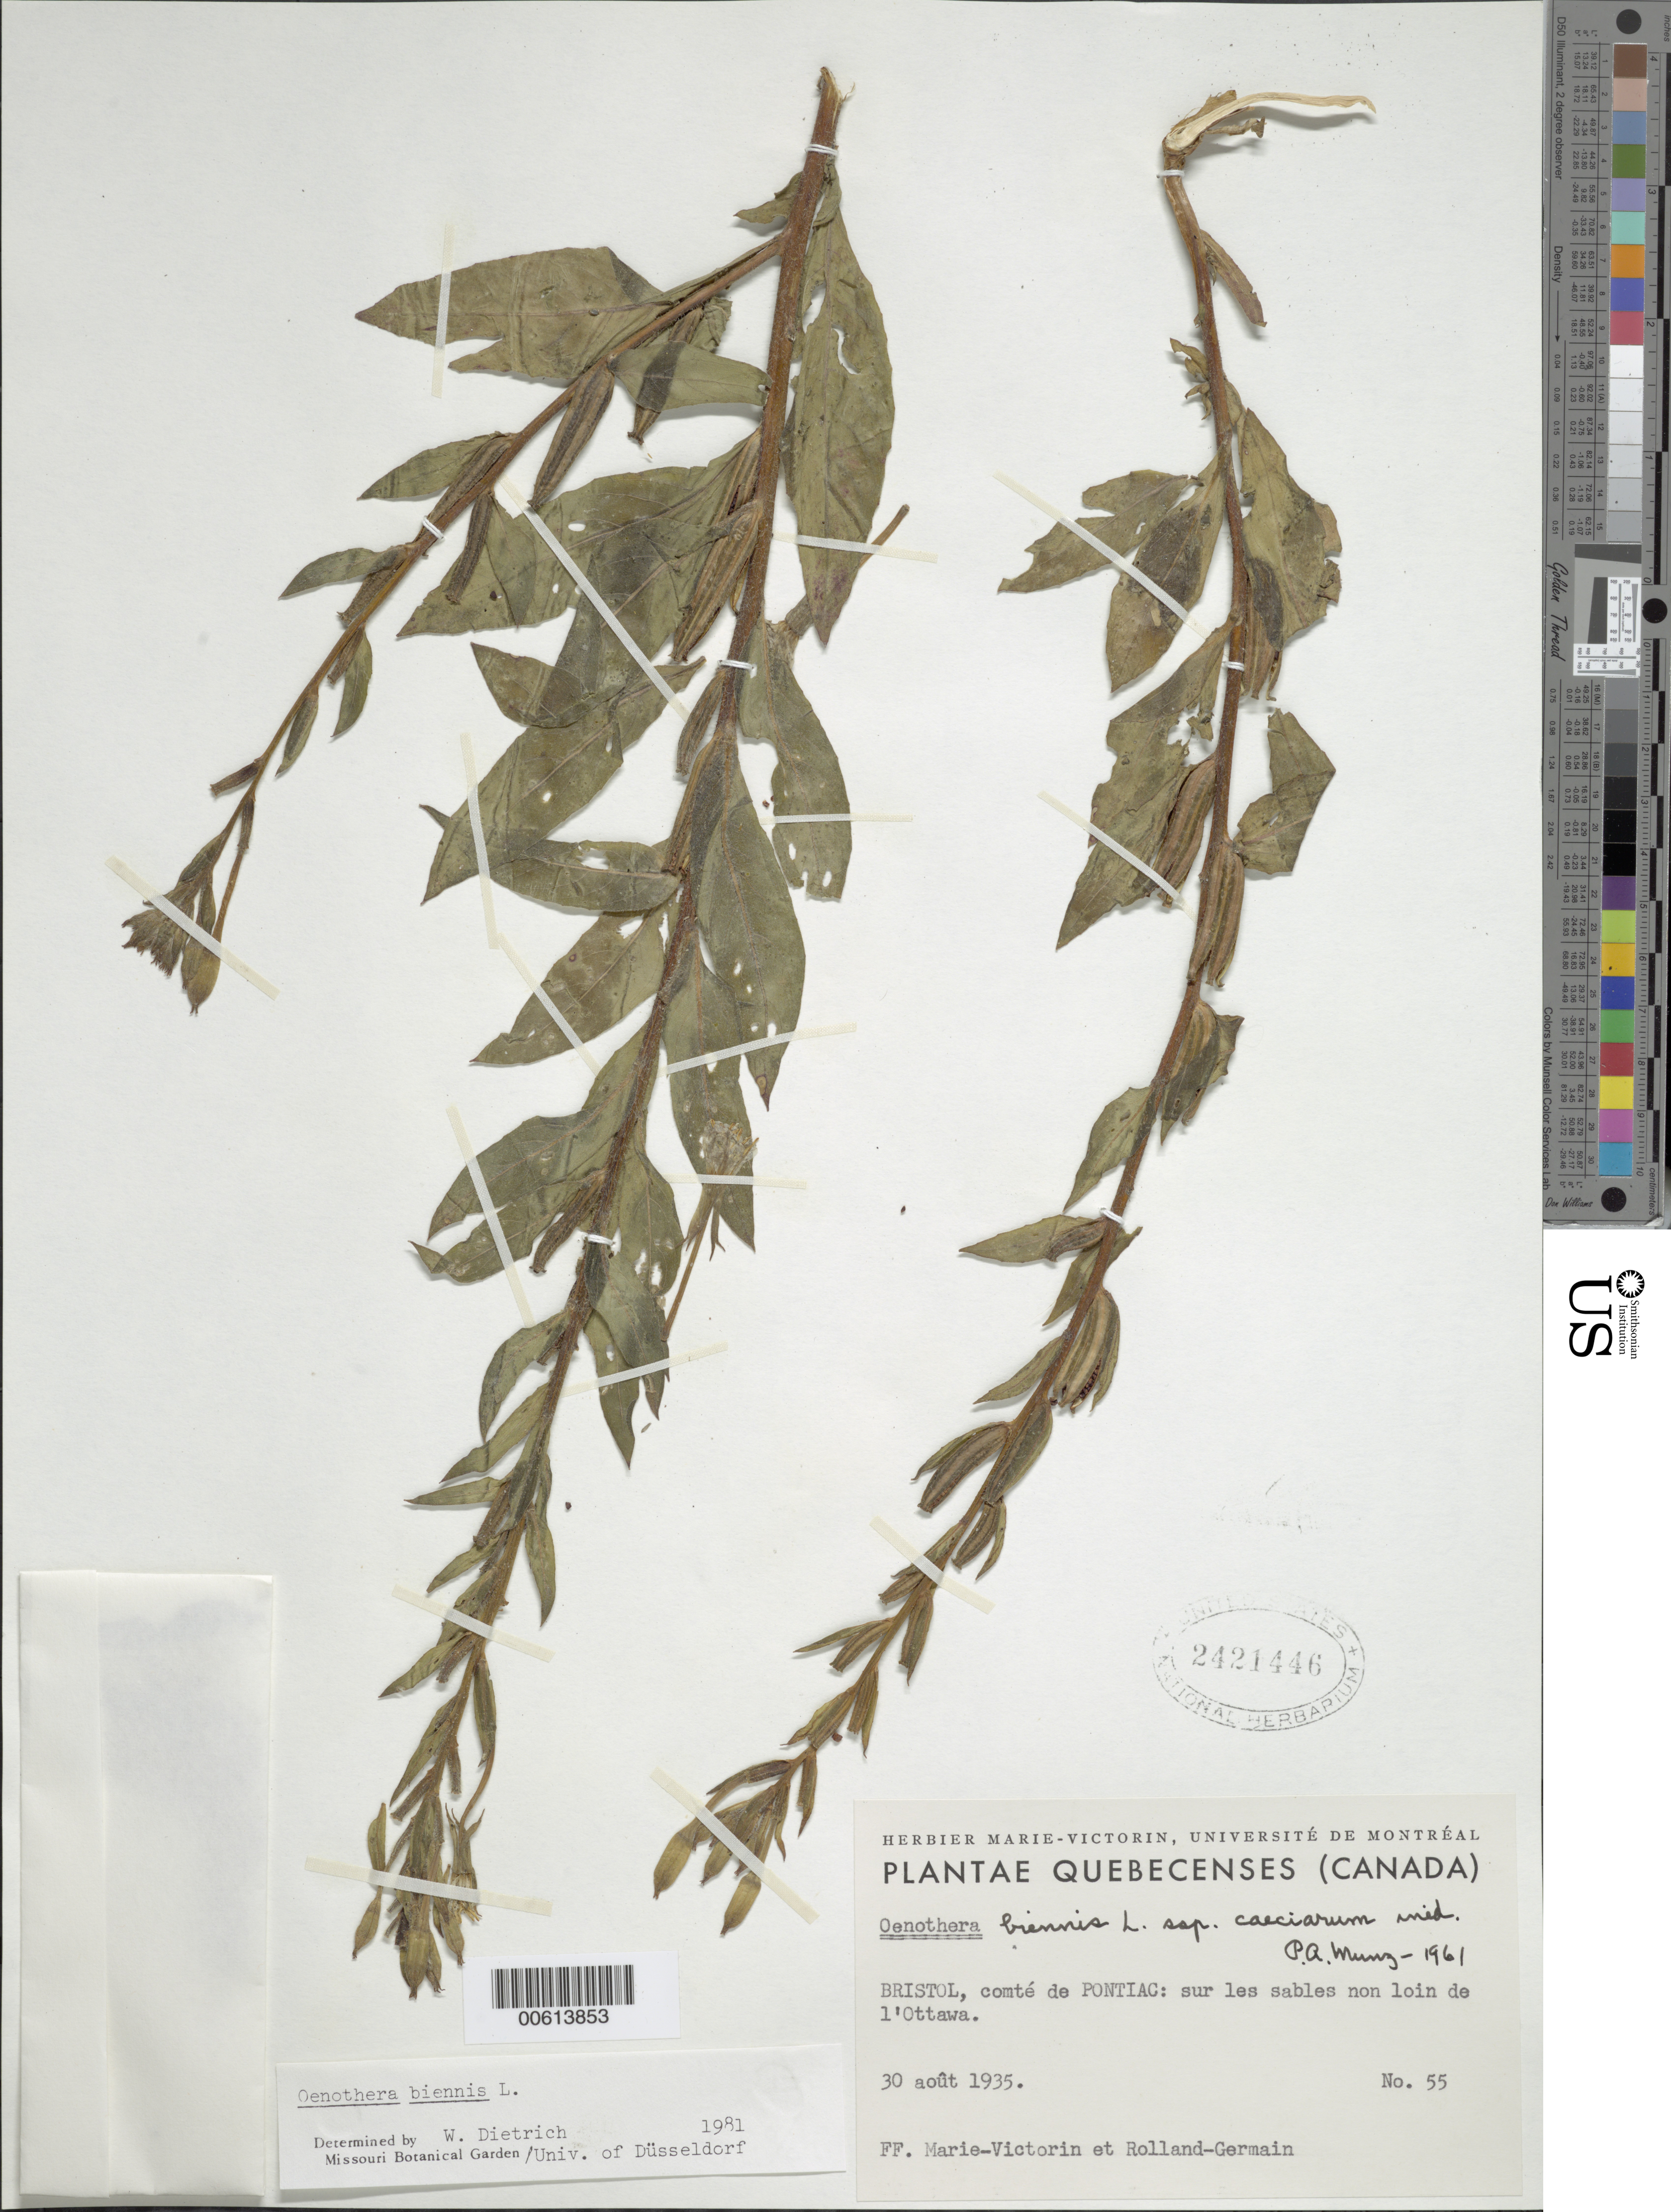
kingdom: Plantae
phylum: Tracheophyta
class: Magnoliopsida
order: Myrtales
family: Onagraceae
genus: Oenothera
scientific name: Oenothera biennis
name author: L.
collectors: Fr. Marie-Victorin & Rolland-Germain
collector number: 55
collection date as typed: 30 Aug 1935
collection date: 1935-08-30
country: Canada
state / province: Quebec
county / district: Pontiac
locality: Bristol, comte de Pontiac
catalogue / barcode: US 2421446